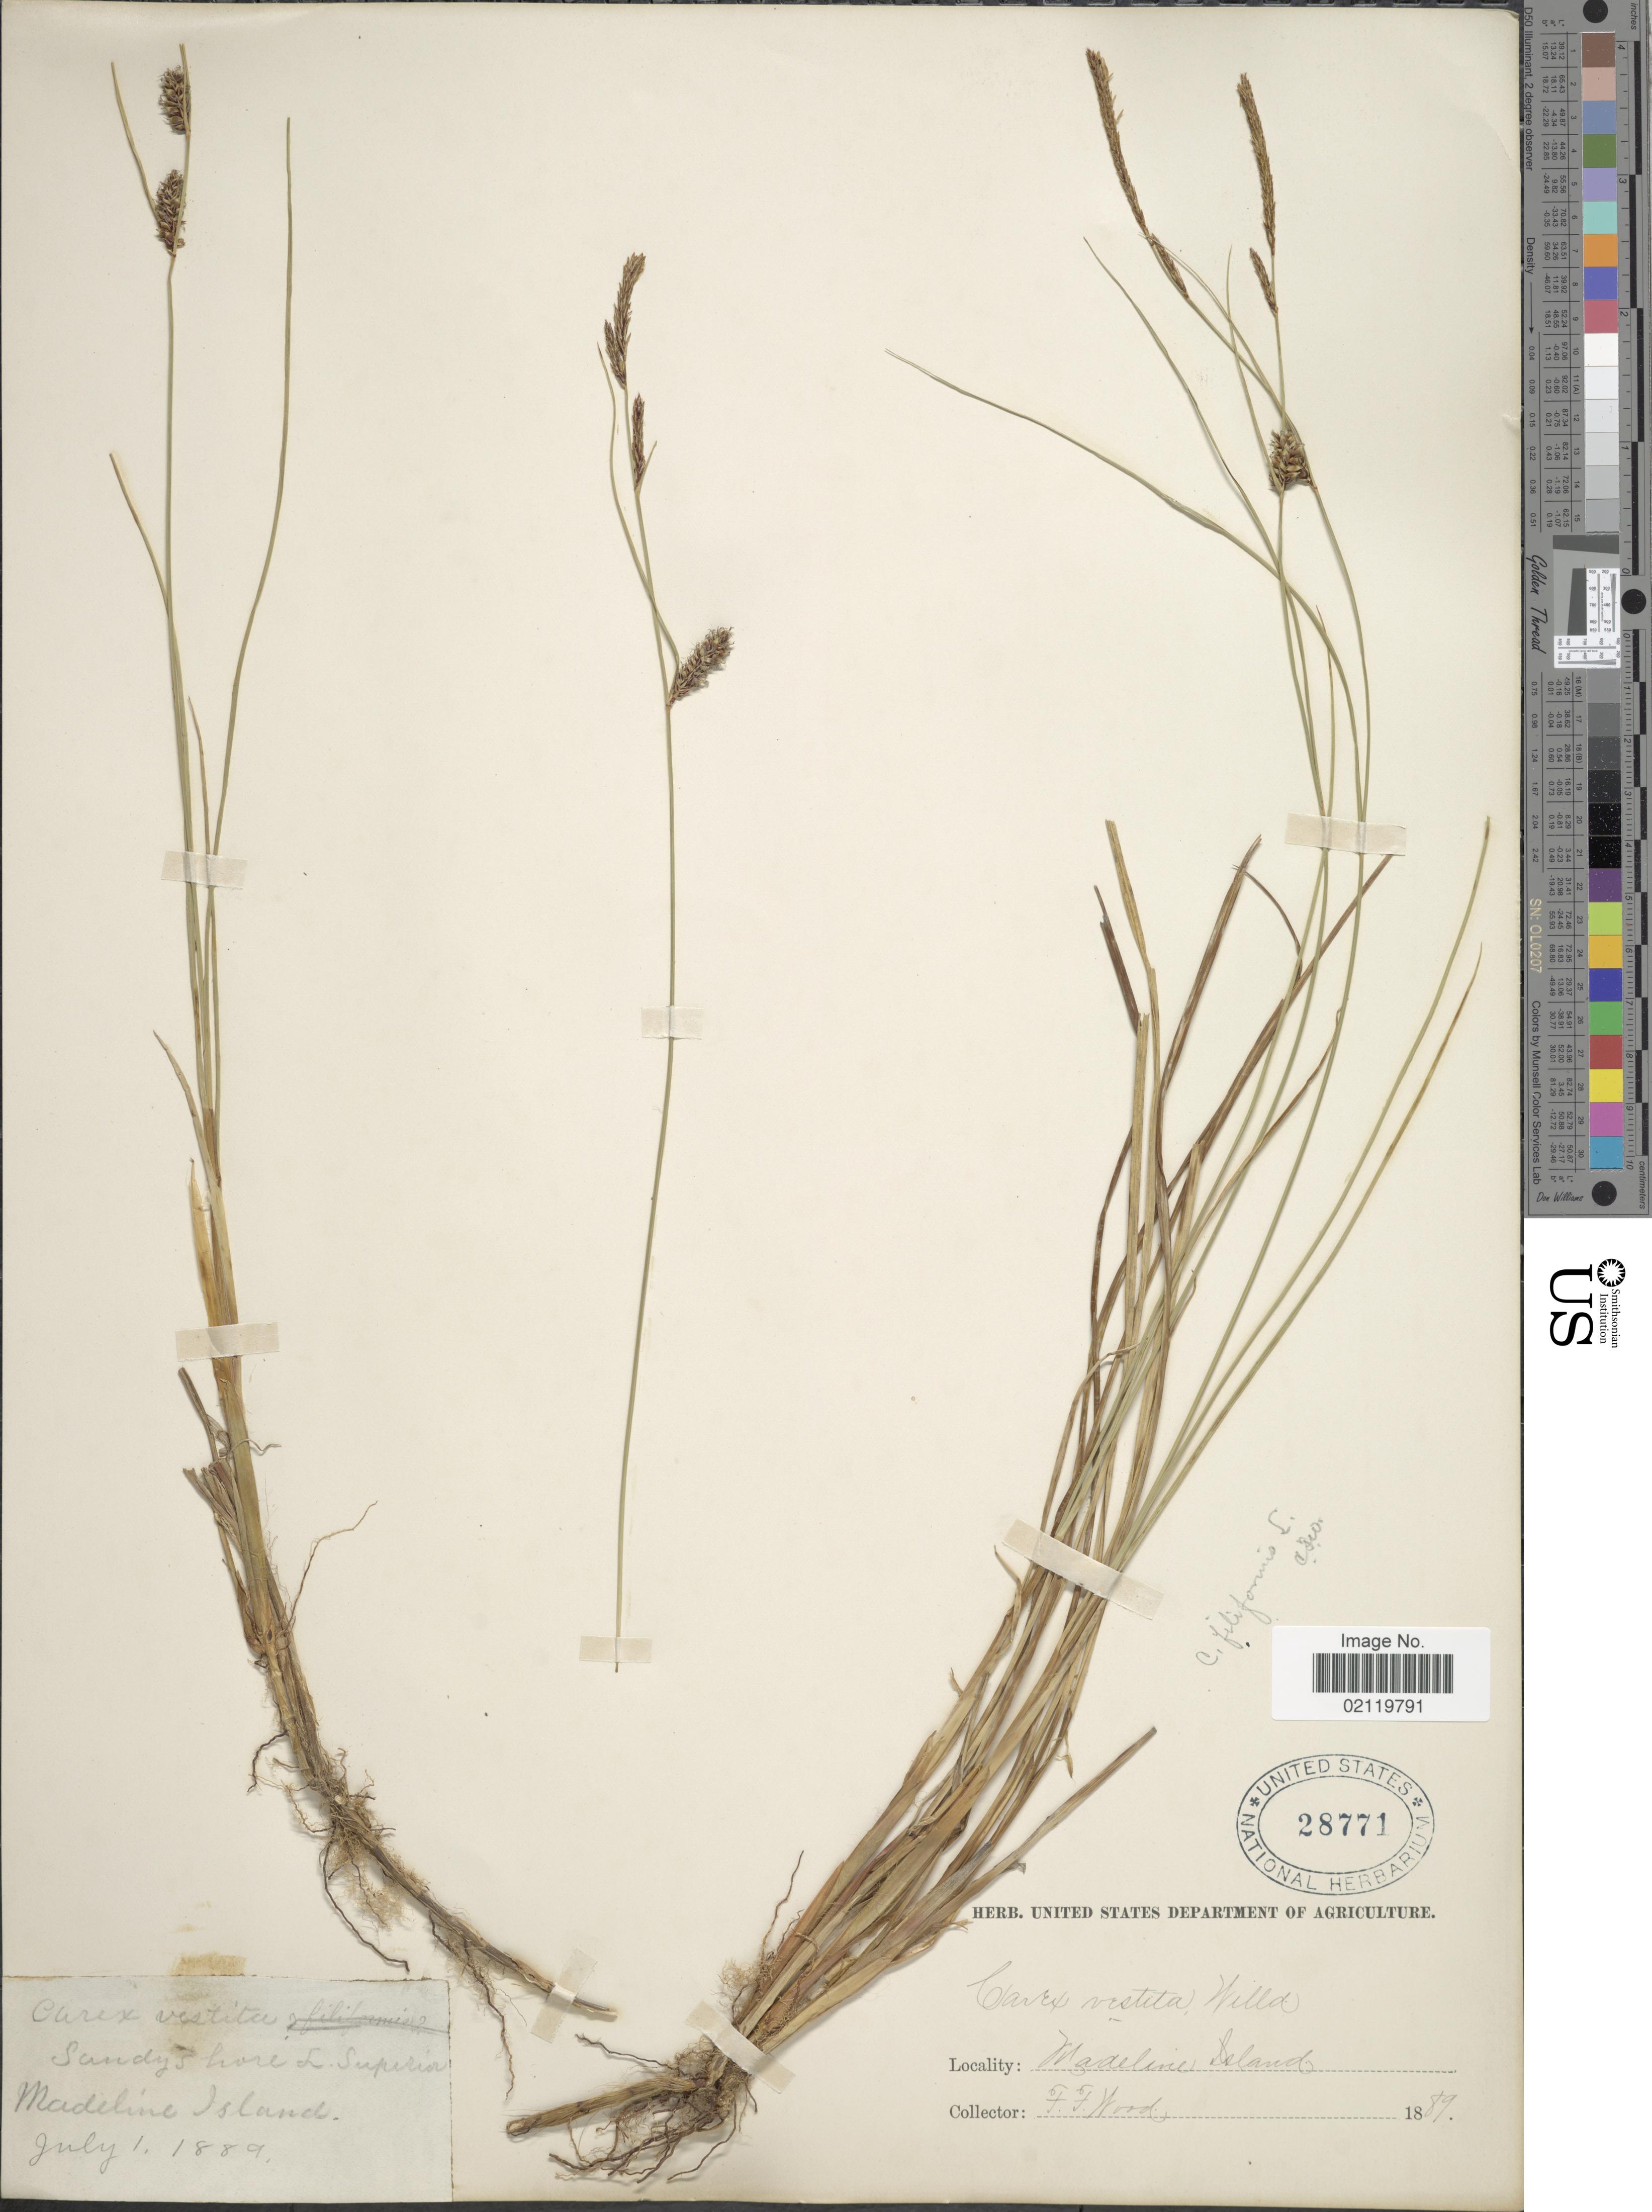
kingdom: Plantae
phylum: Tracheophyta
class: Liliopsida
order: Poales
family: Cyperaceae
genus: Carex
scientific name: Carex lasiocarpa var. americana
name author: Fernald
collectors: F. Wood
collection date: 1889-07-01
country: United States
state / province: Wisconsin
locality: Sandy shore L. Superior. Madeline Island.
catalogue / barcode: US 28771